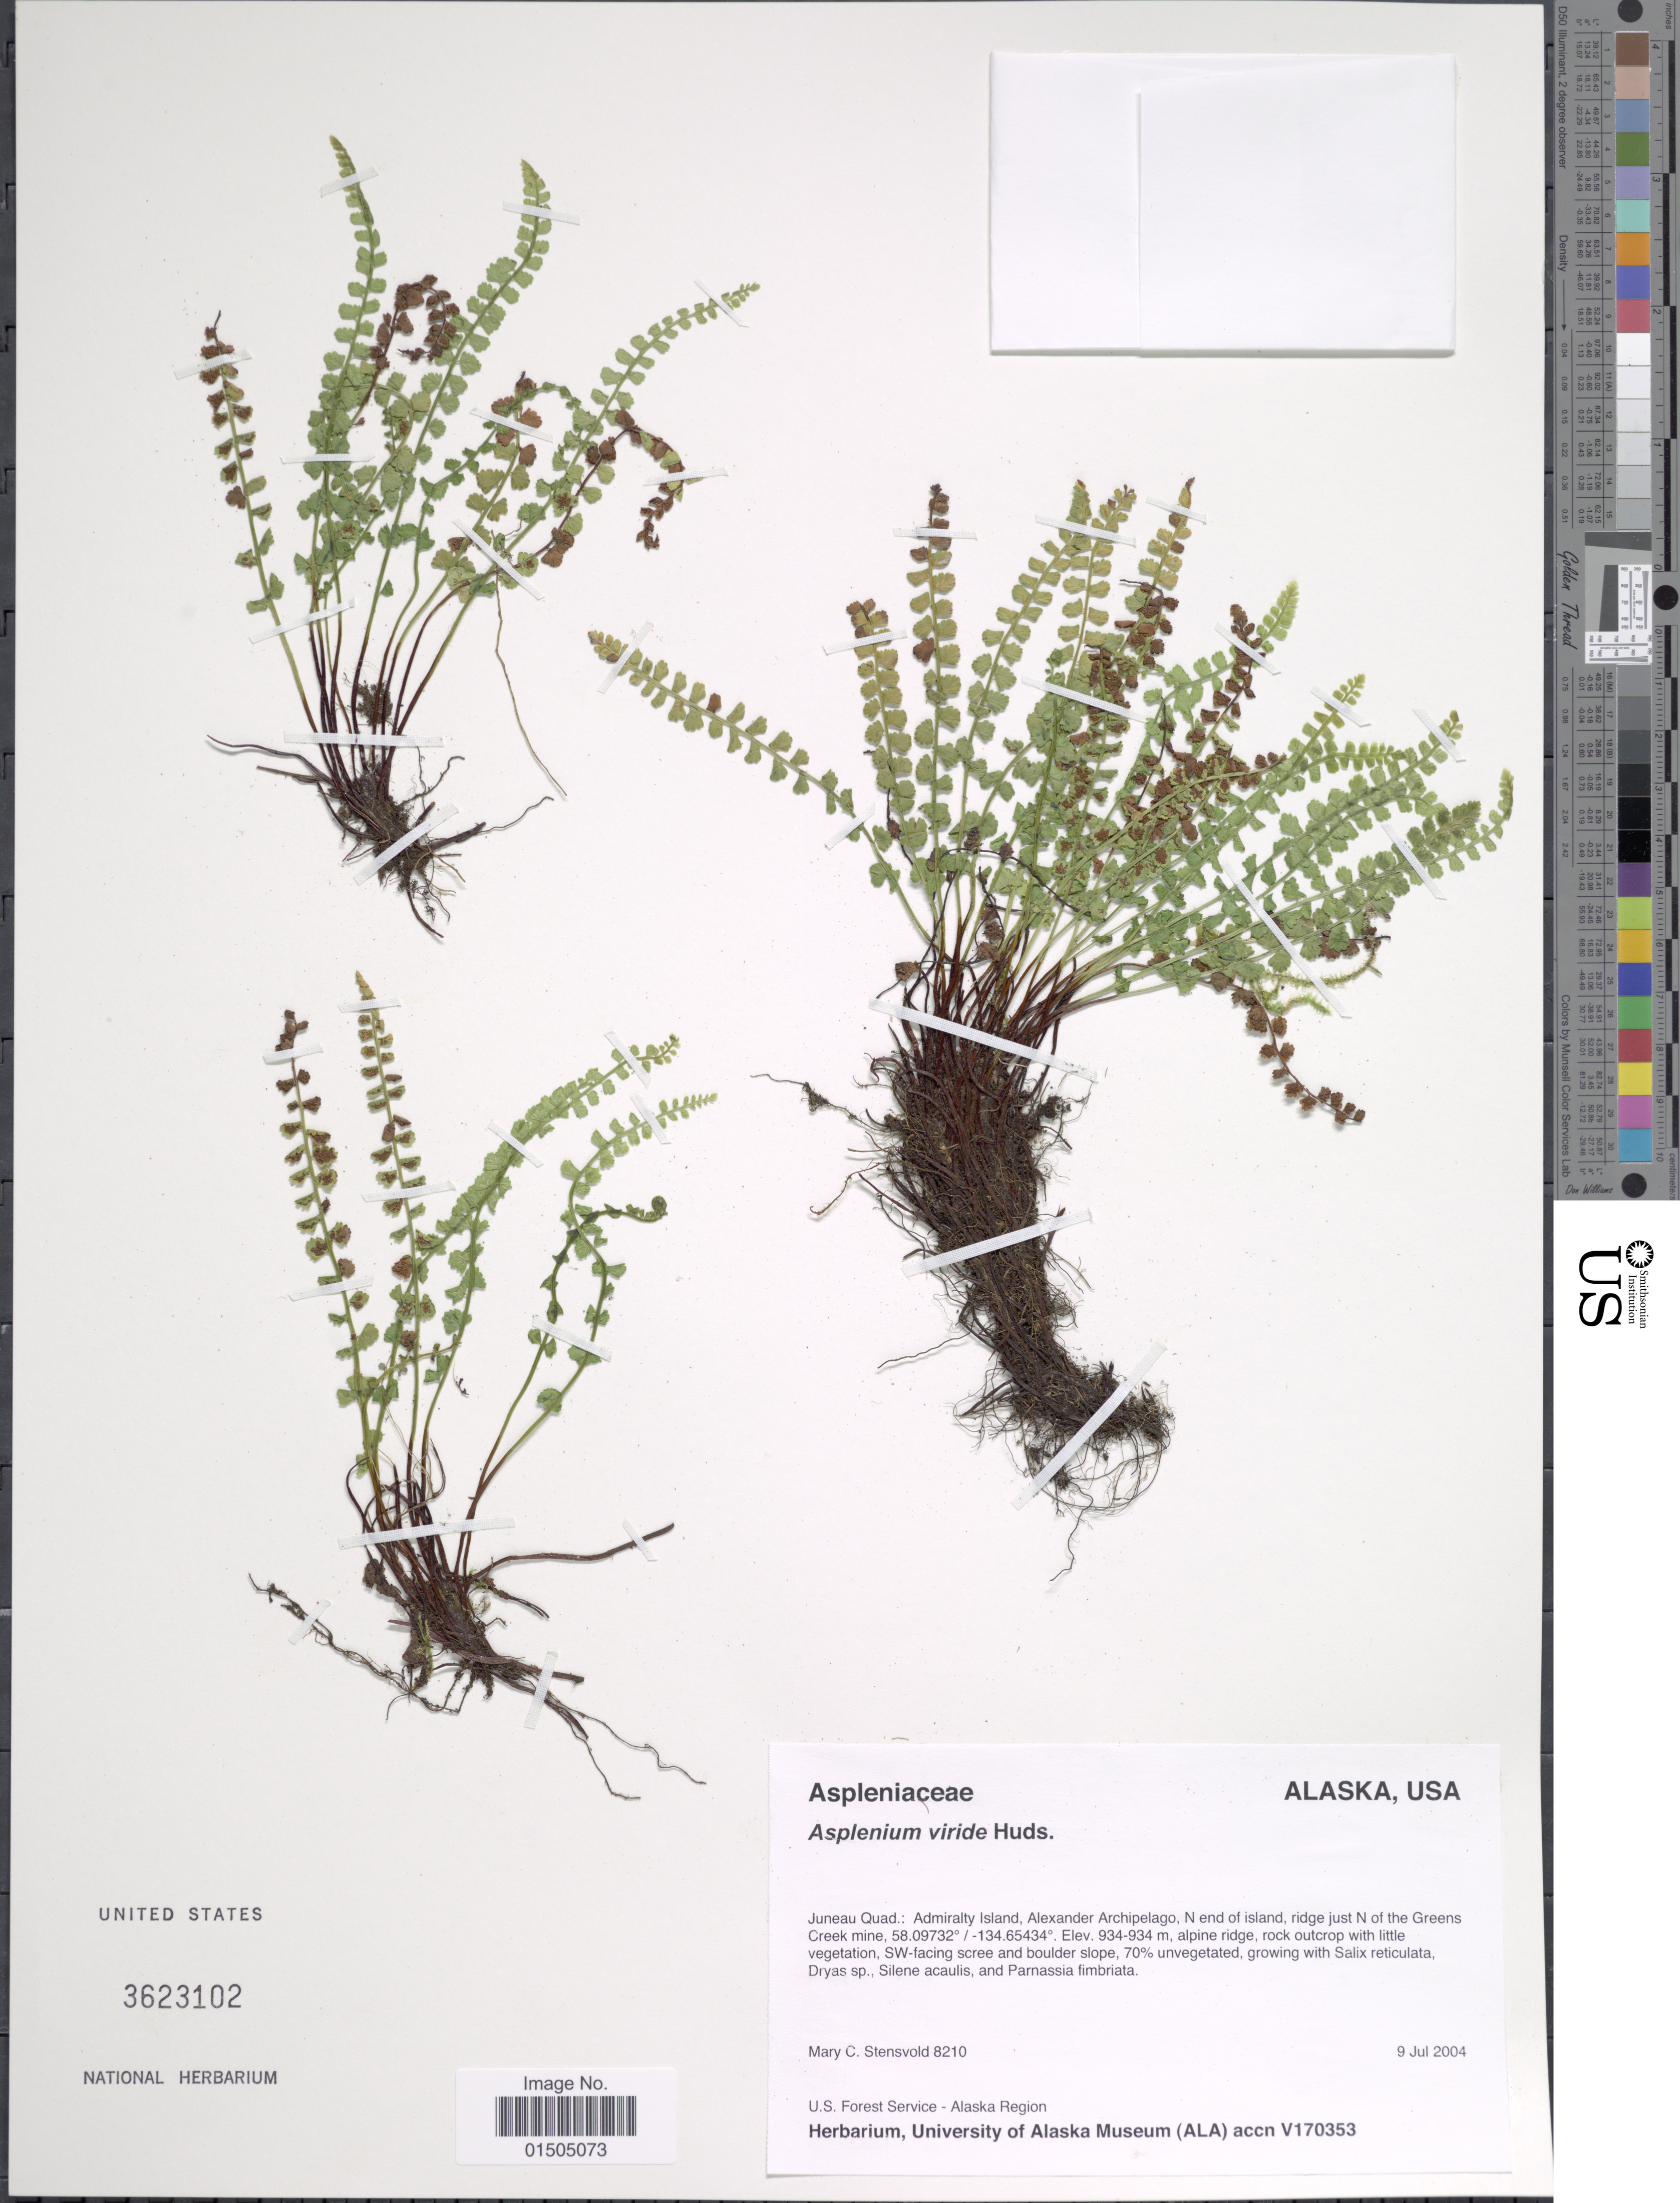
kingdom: Plantae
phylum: Tracheophyta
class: Polypodiopsida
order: Polypodiales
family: Aspleniaceae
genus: Asplenium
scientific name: Asplenium trichomanes-ramosum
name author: L.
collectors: M. Stensvold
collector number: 8210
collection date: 2004-07-09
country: United States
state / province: Alaska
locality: Juneau Quad.: Admiralty Island, Alexander Archipelago, N end of island, ridge just N of the Greens Creek mine.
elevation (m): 934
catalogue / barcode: US 3623102